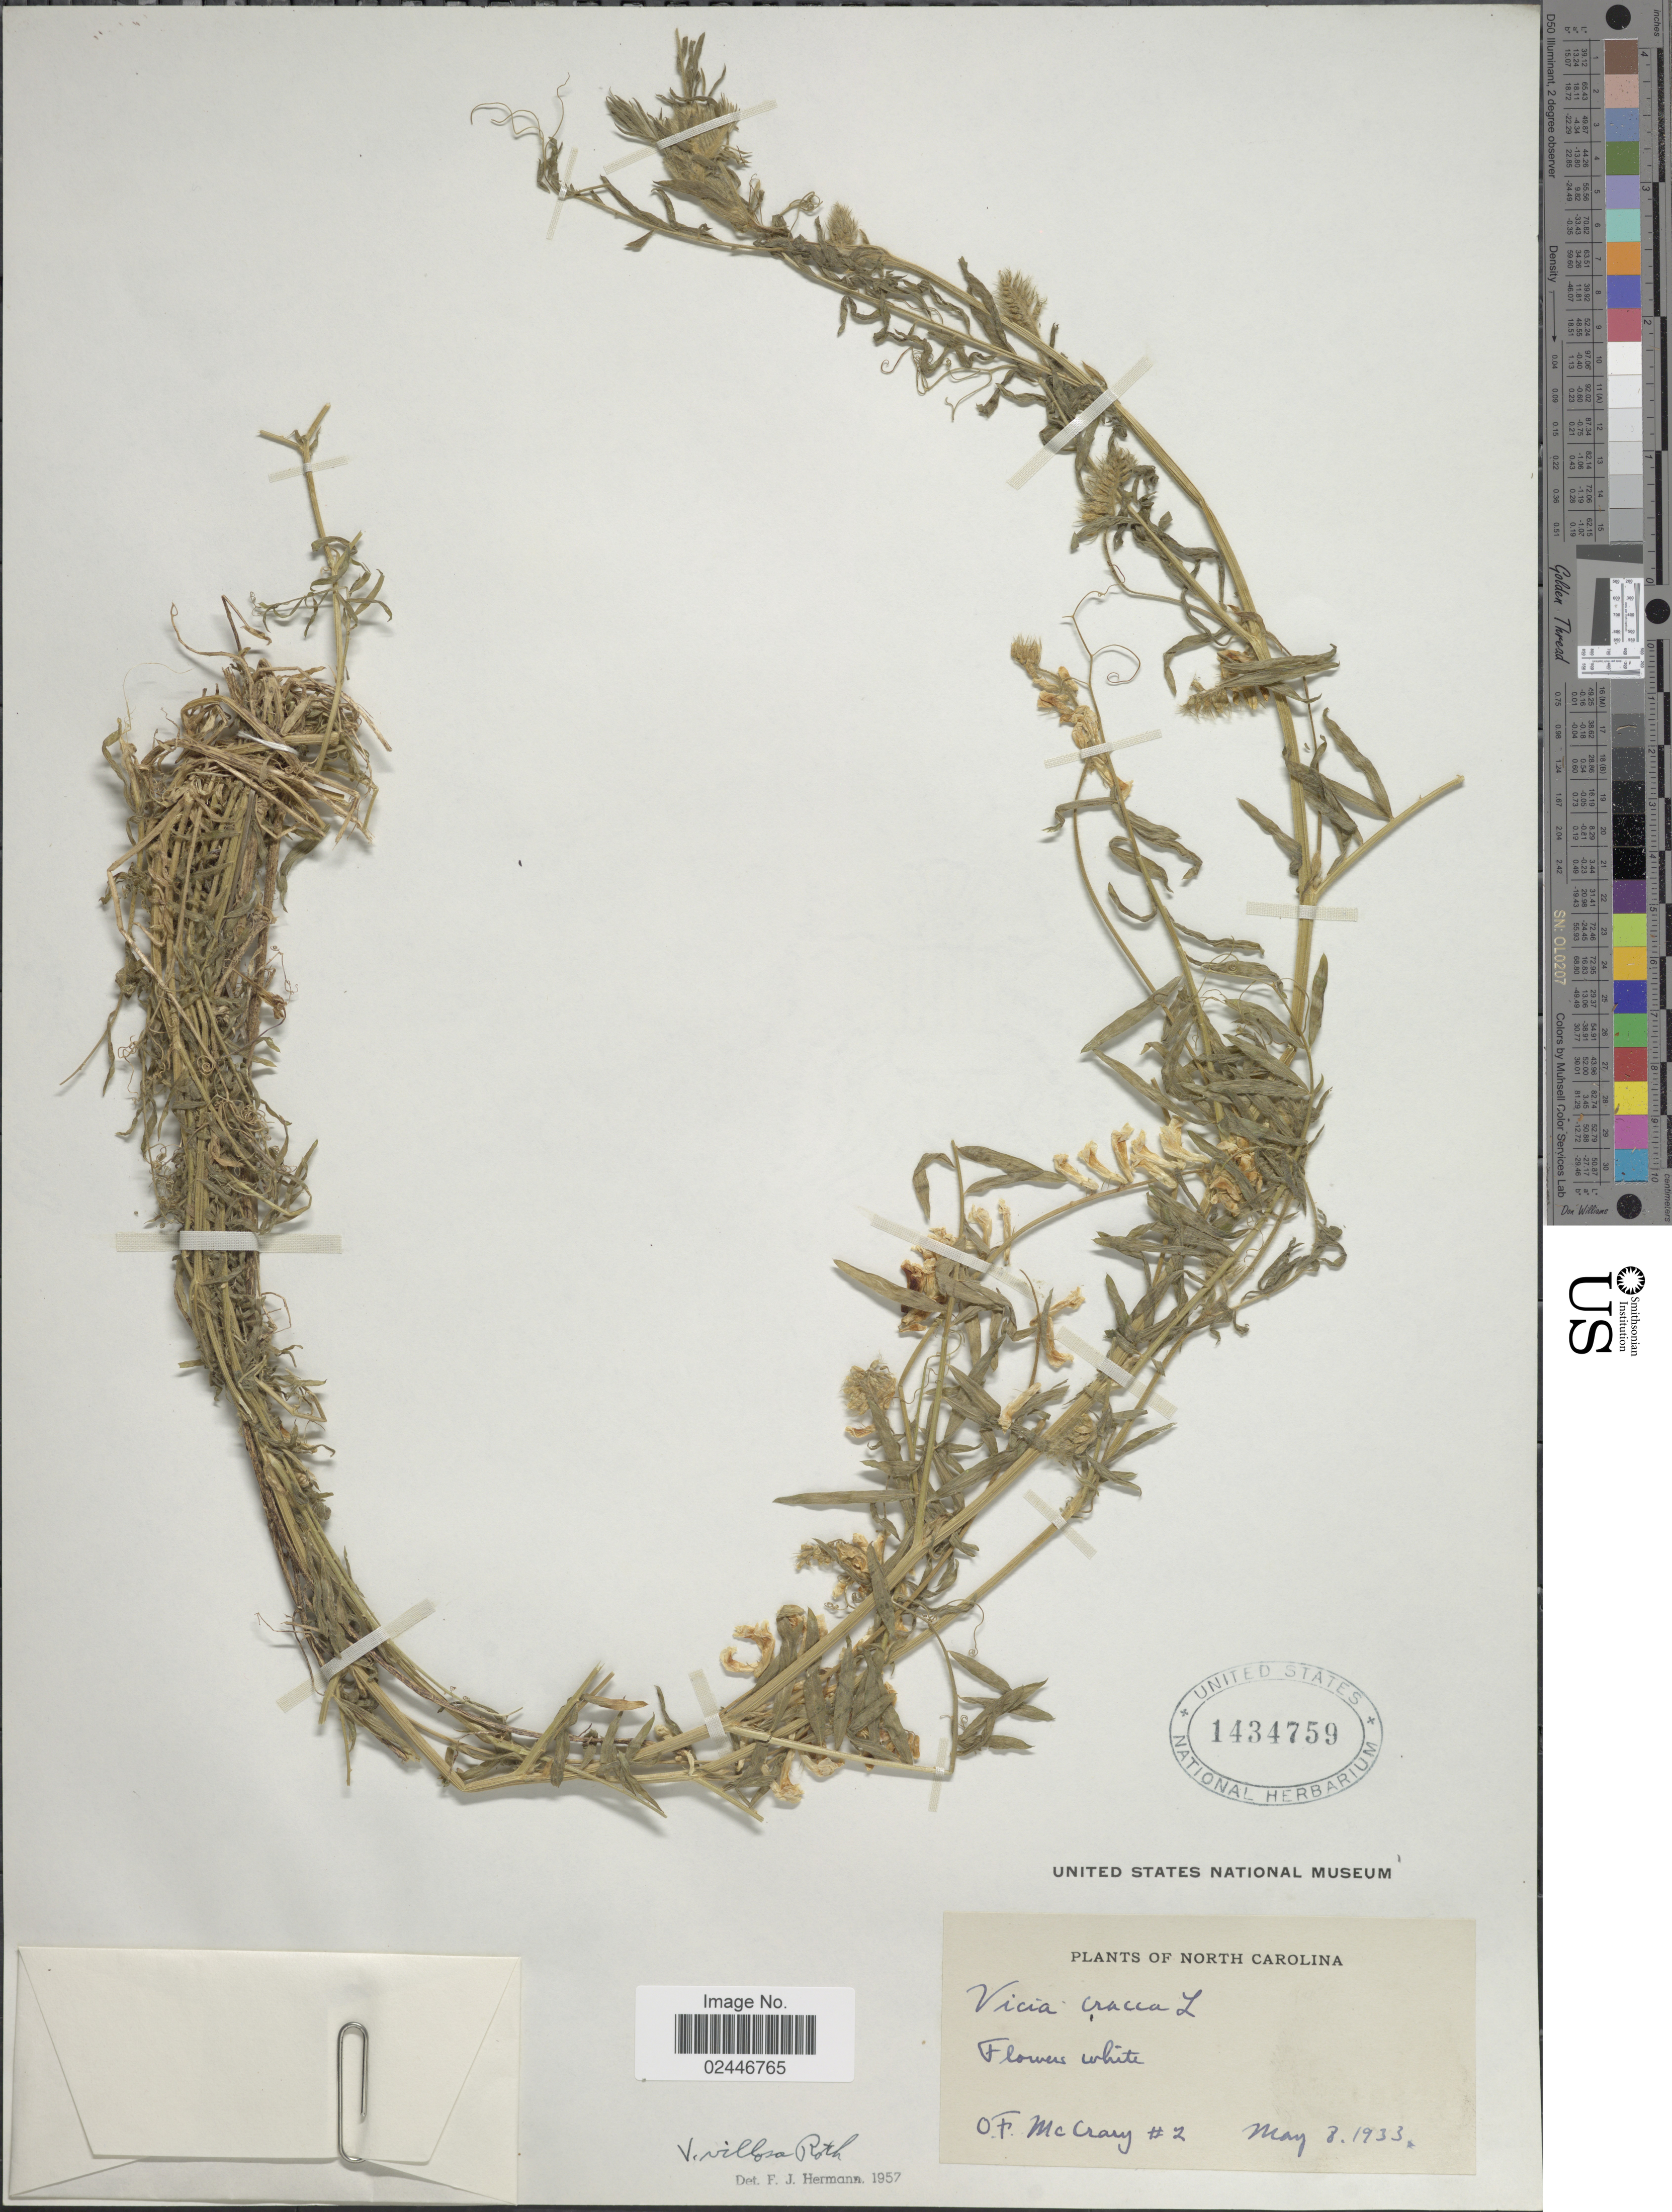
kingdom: Plantae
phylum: Tracheophyta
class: Magnoliopsida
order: Fabales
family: Fabaceae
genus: Vicia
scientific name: Vicia villosa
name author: Roth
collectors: O. McCrary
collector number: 2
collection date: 1933-05-08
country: United States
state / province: North Carolina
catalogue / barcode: US 1434759